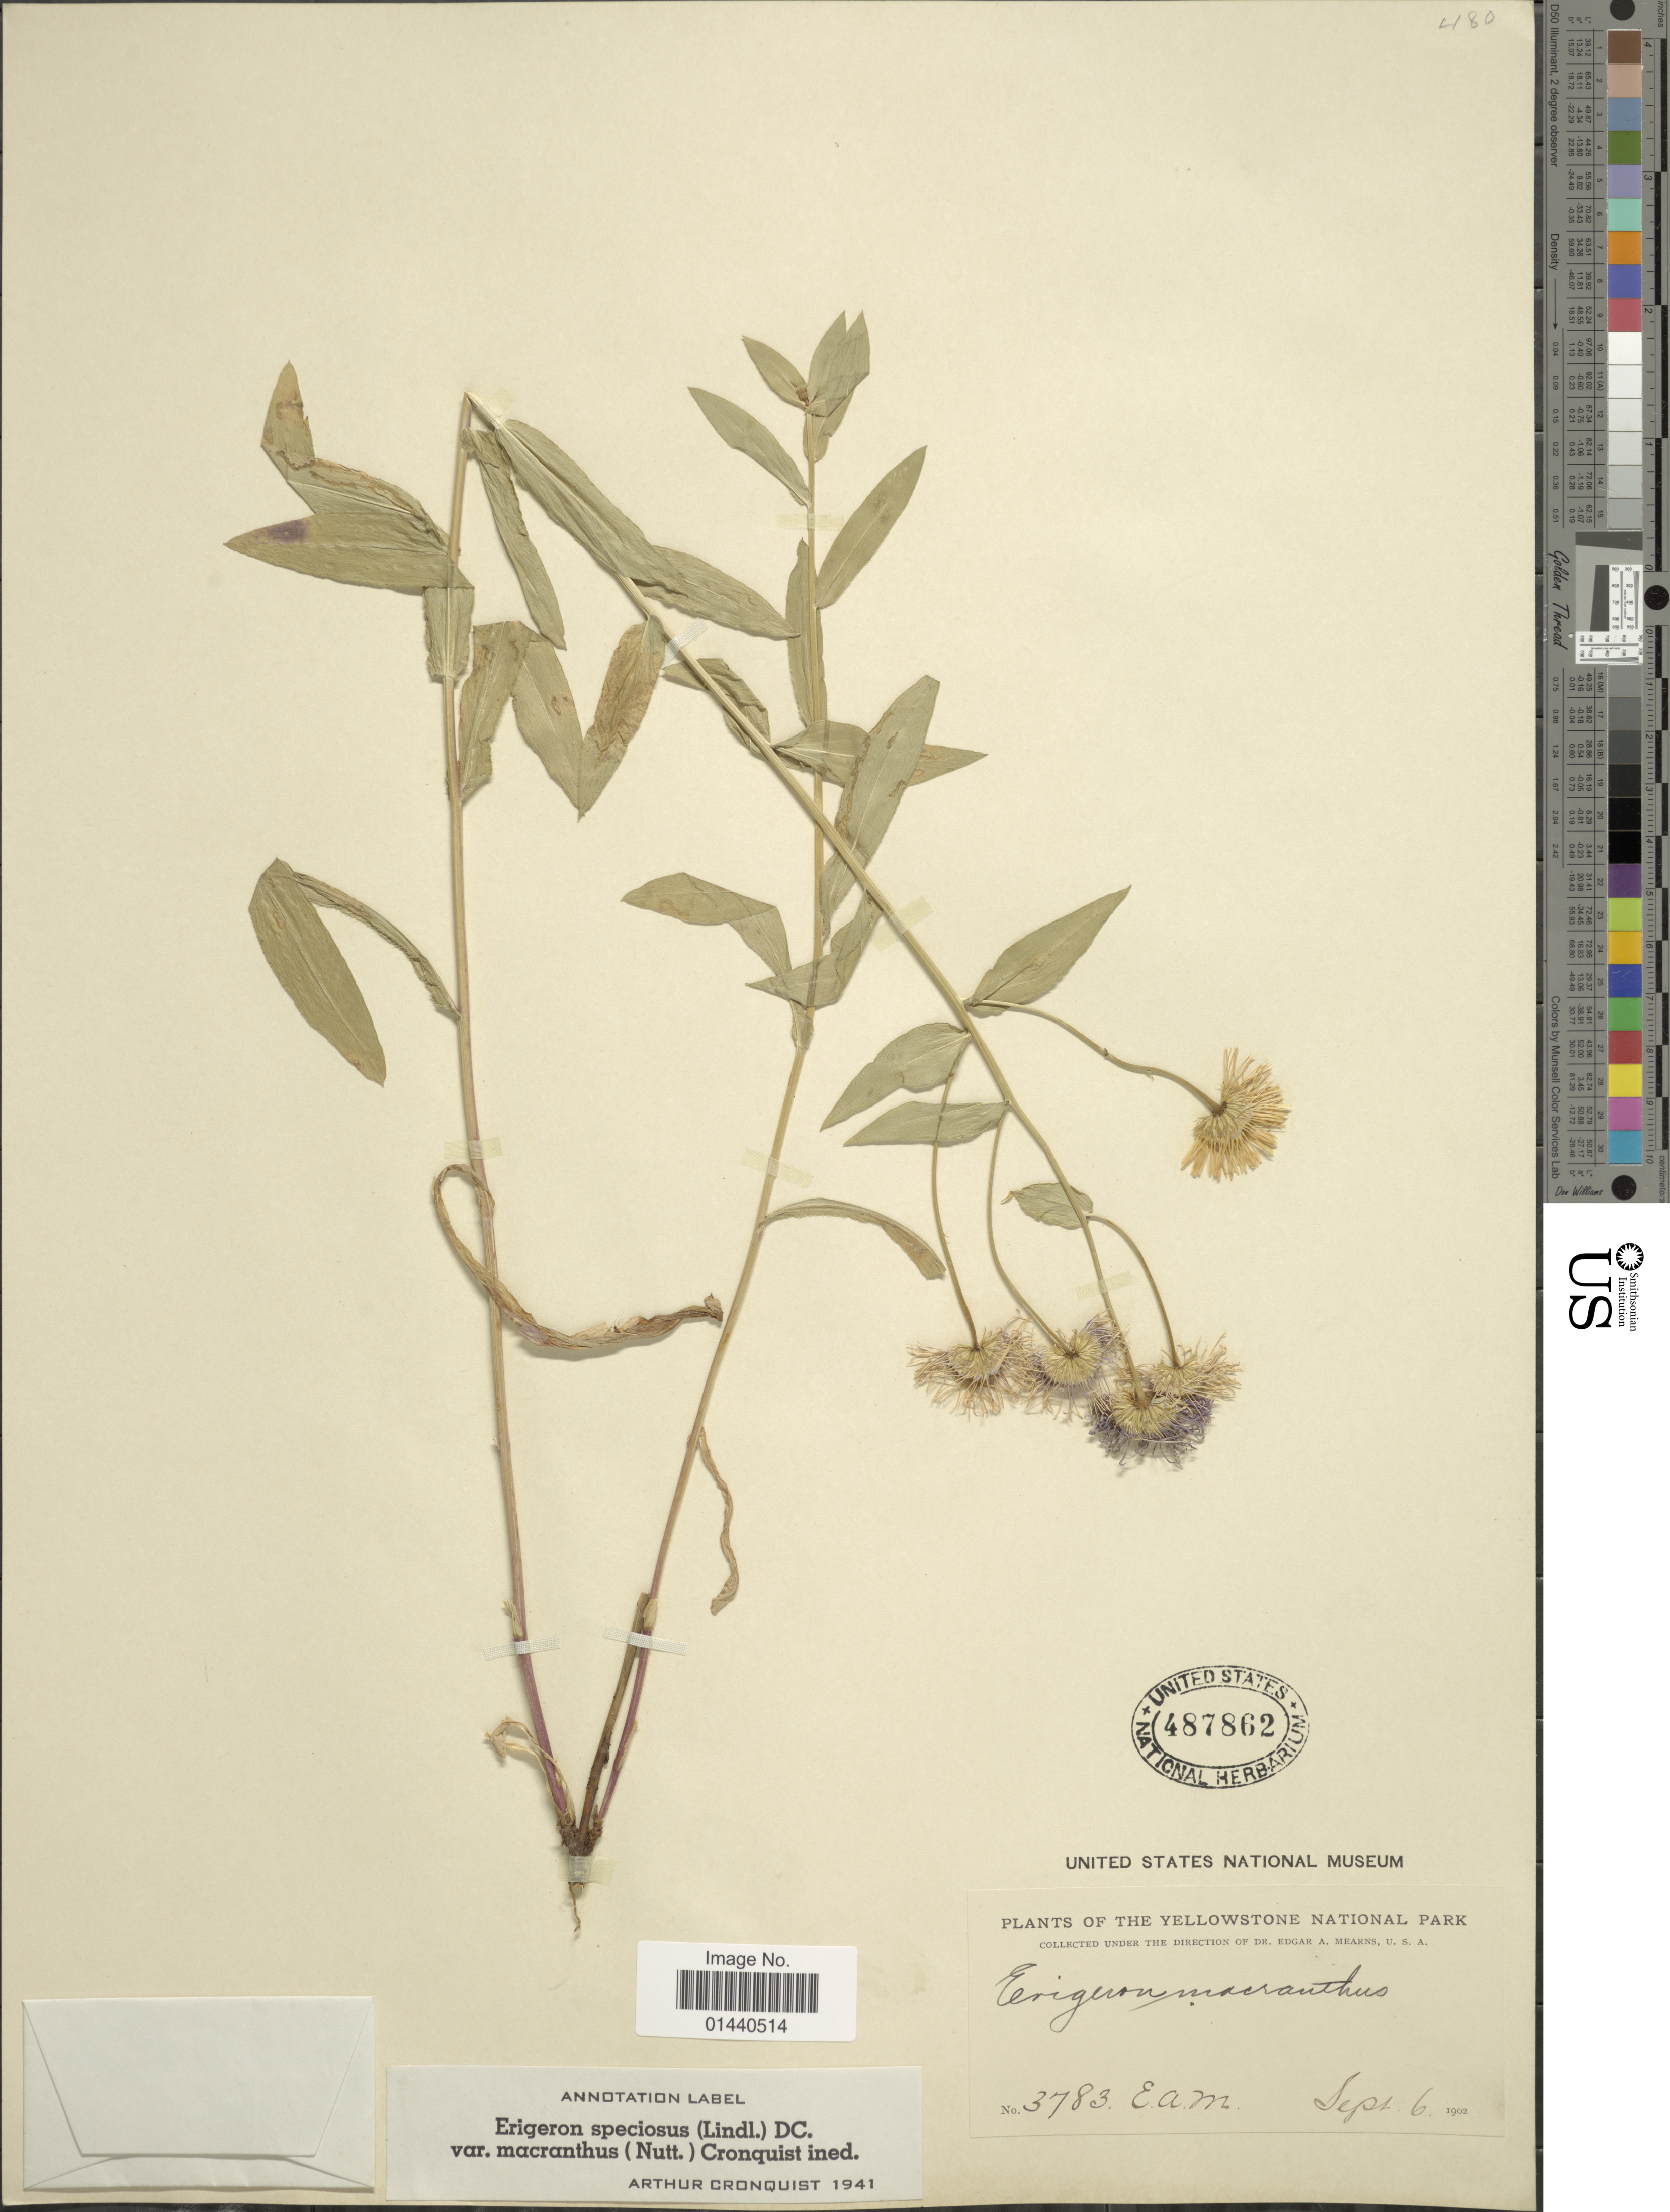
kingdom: Plantae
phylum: Tracheophyta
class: Magnoliopsida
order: Asterales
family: Asteraceae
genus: Erigeron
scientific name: Erigeron speciosus var. macranthus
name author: (Nutt.) Cronq.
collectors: E. A. Mearns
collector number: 3783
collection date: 1902-09-06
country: United States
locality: The Yellowstone National Park.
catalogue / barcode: US 487862